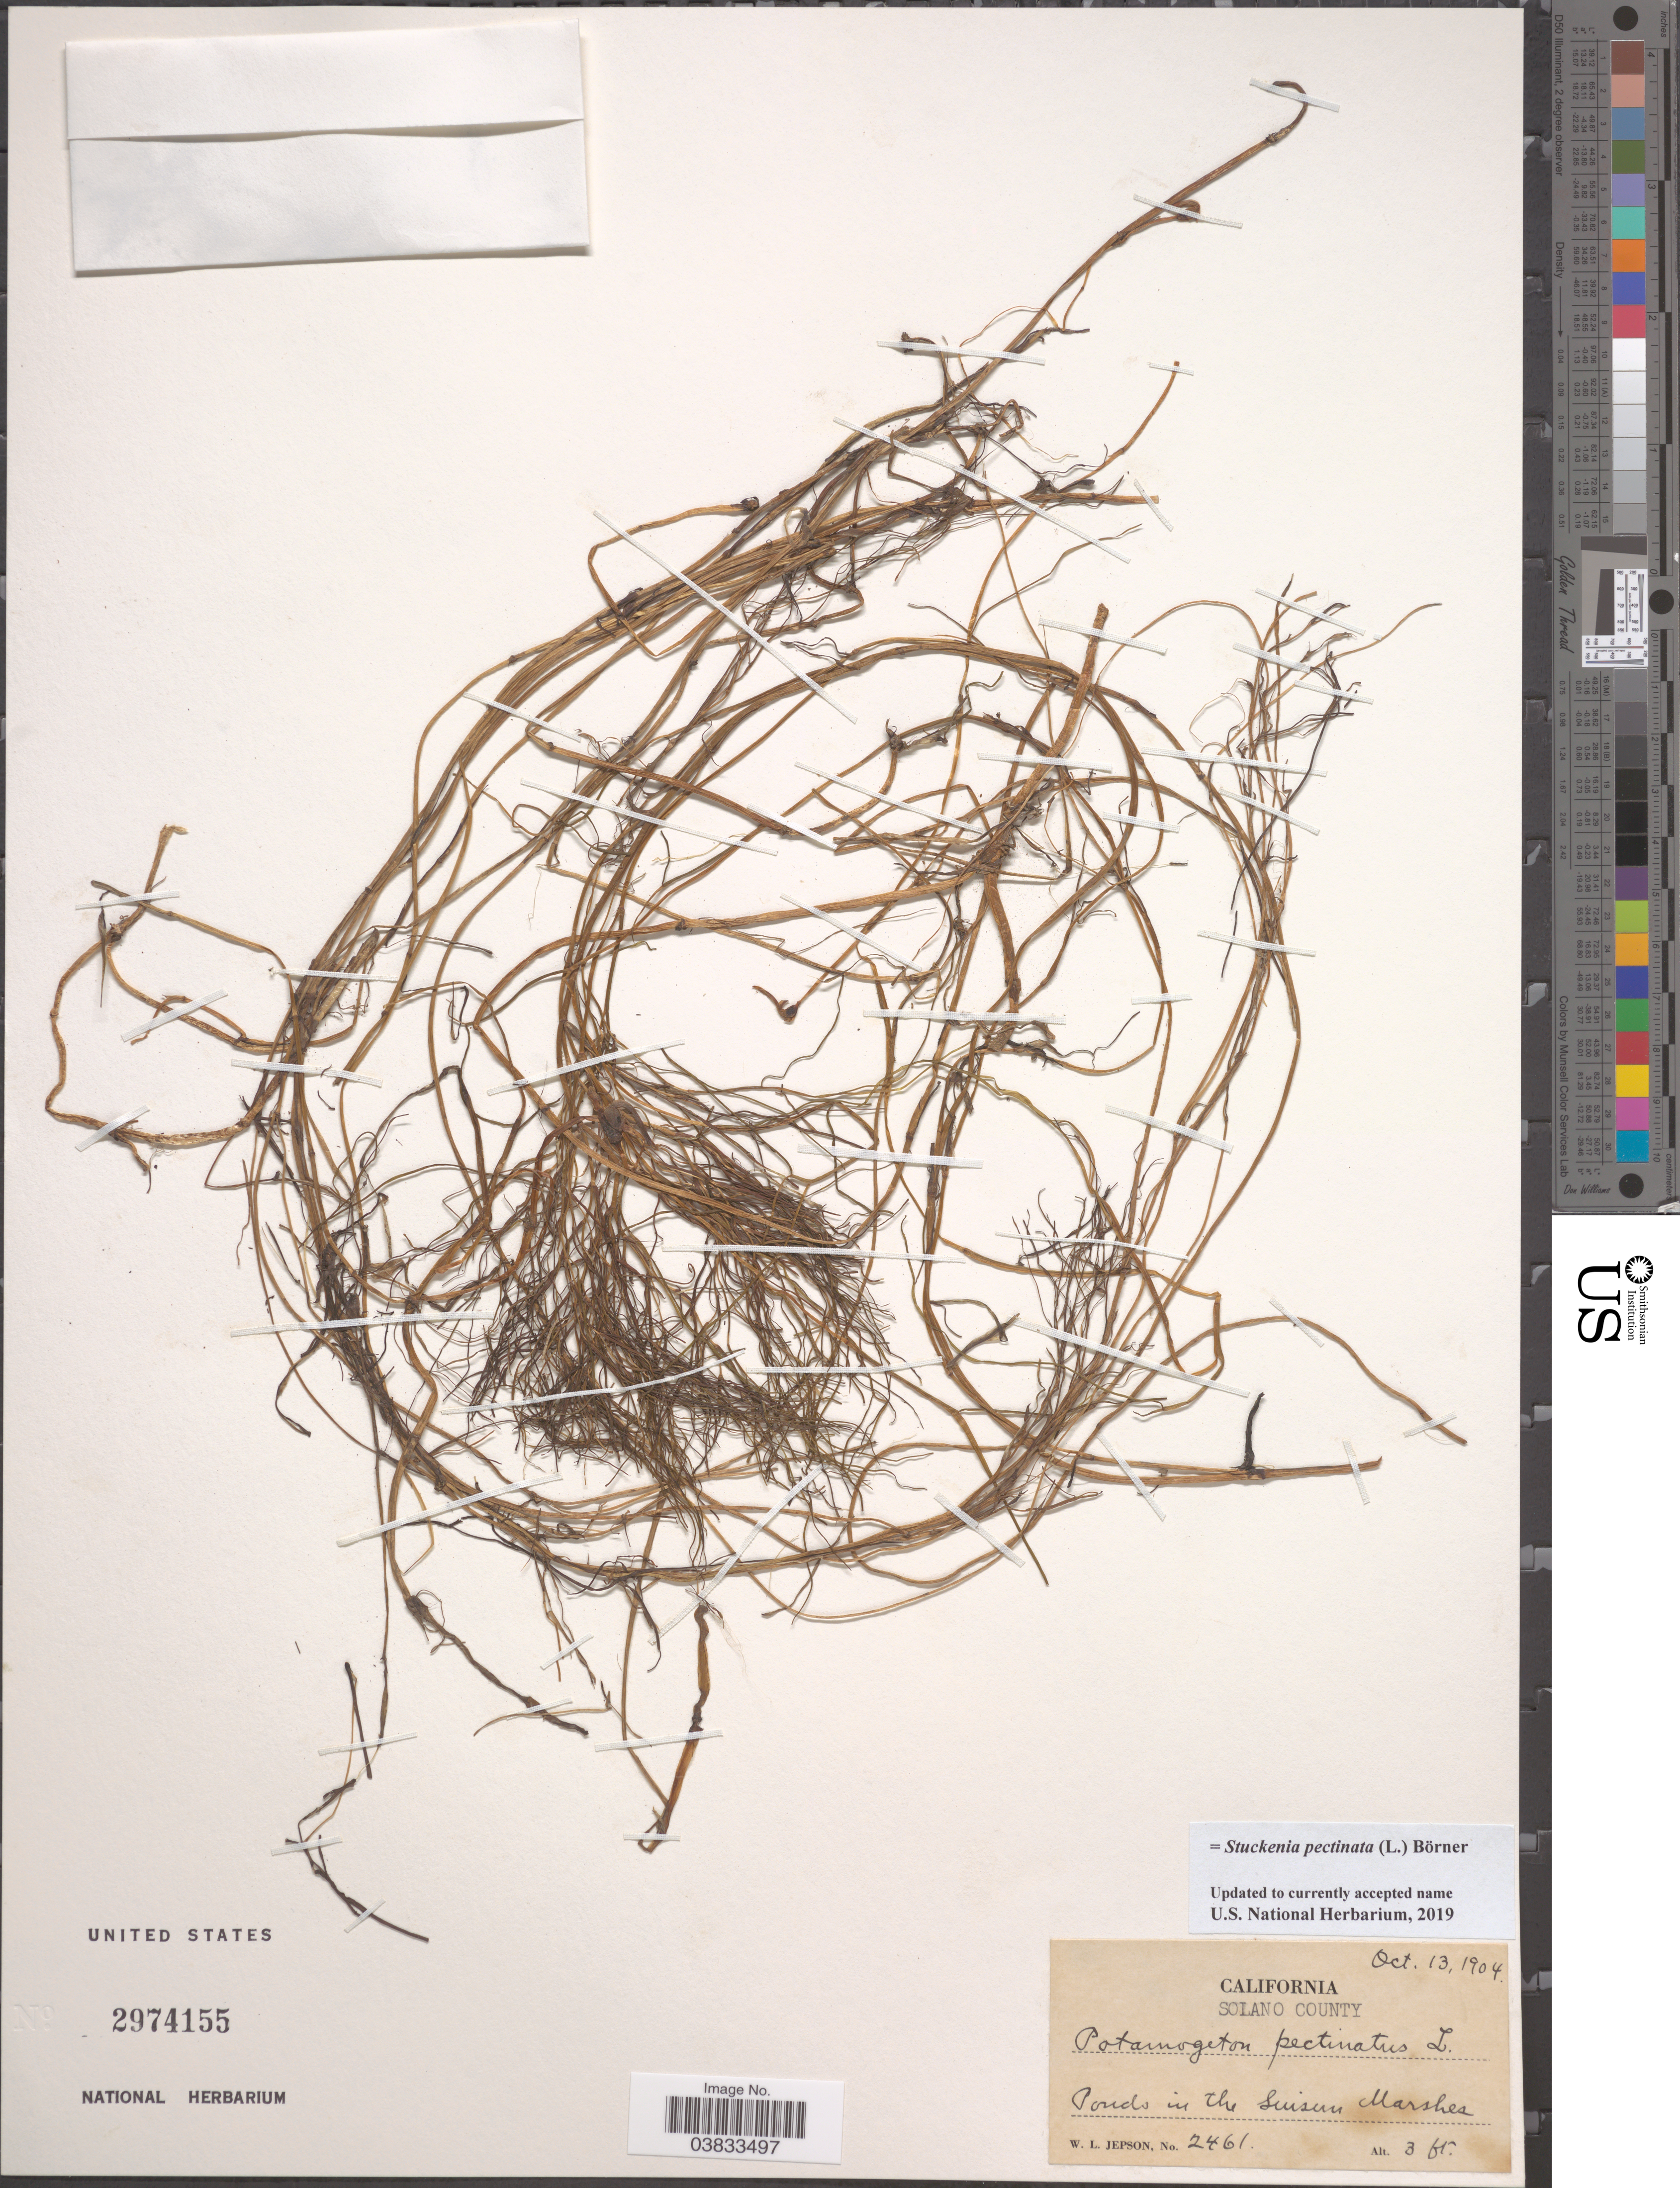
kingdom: Plantae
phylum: Tracheophyta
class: Liliopsida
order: Alismatales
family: Potamogetonaceae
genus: Stuckenia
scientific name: Stuckenia pectinata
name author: (L.) Börner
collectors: W. L. Jepson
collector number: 2461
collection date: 1904-10-13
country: United States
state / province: California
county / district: Solano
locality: Solano County. Ponds in the Suisun Marshes.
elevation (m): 1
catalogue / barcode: US 2974155